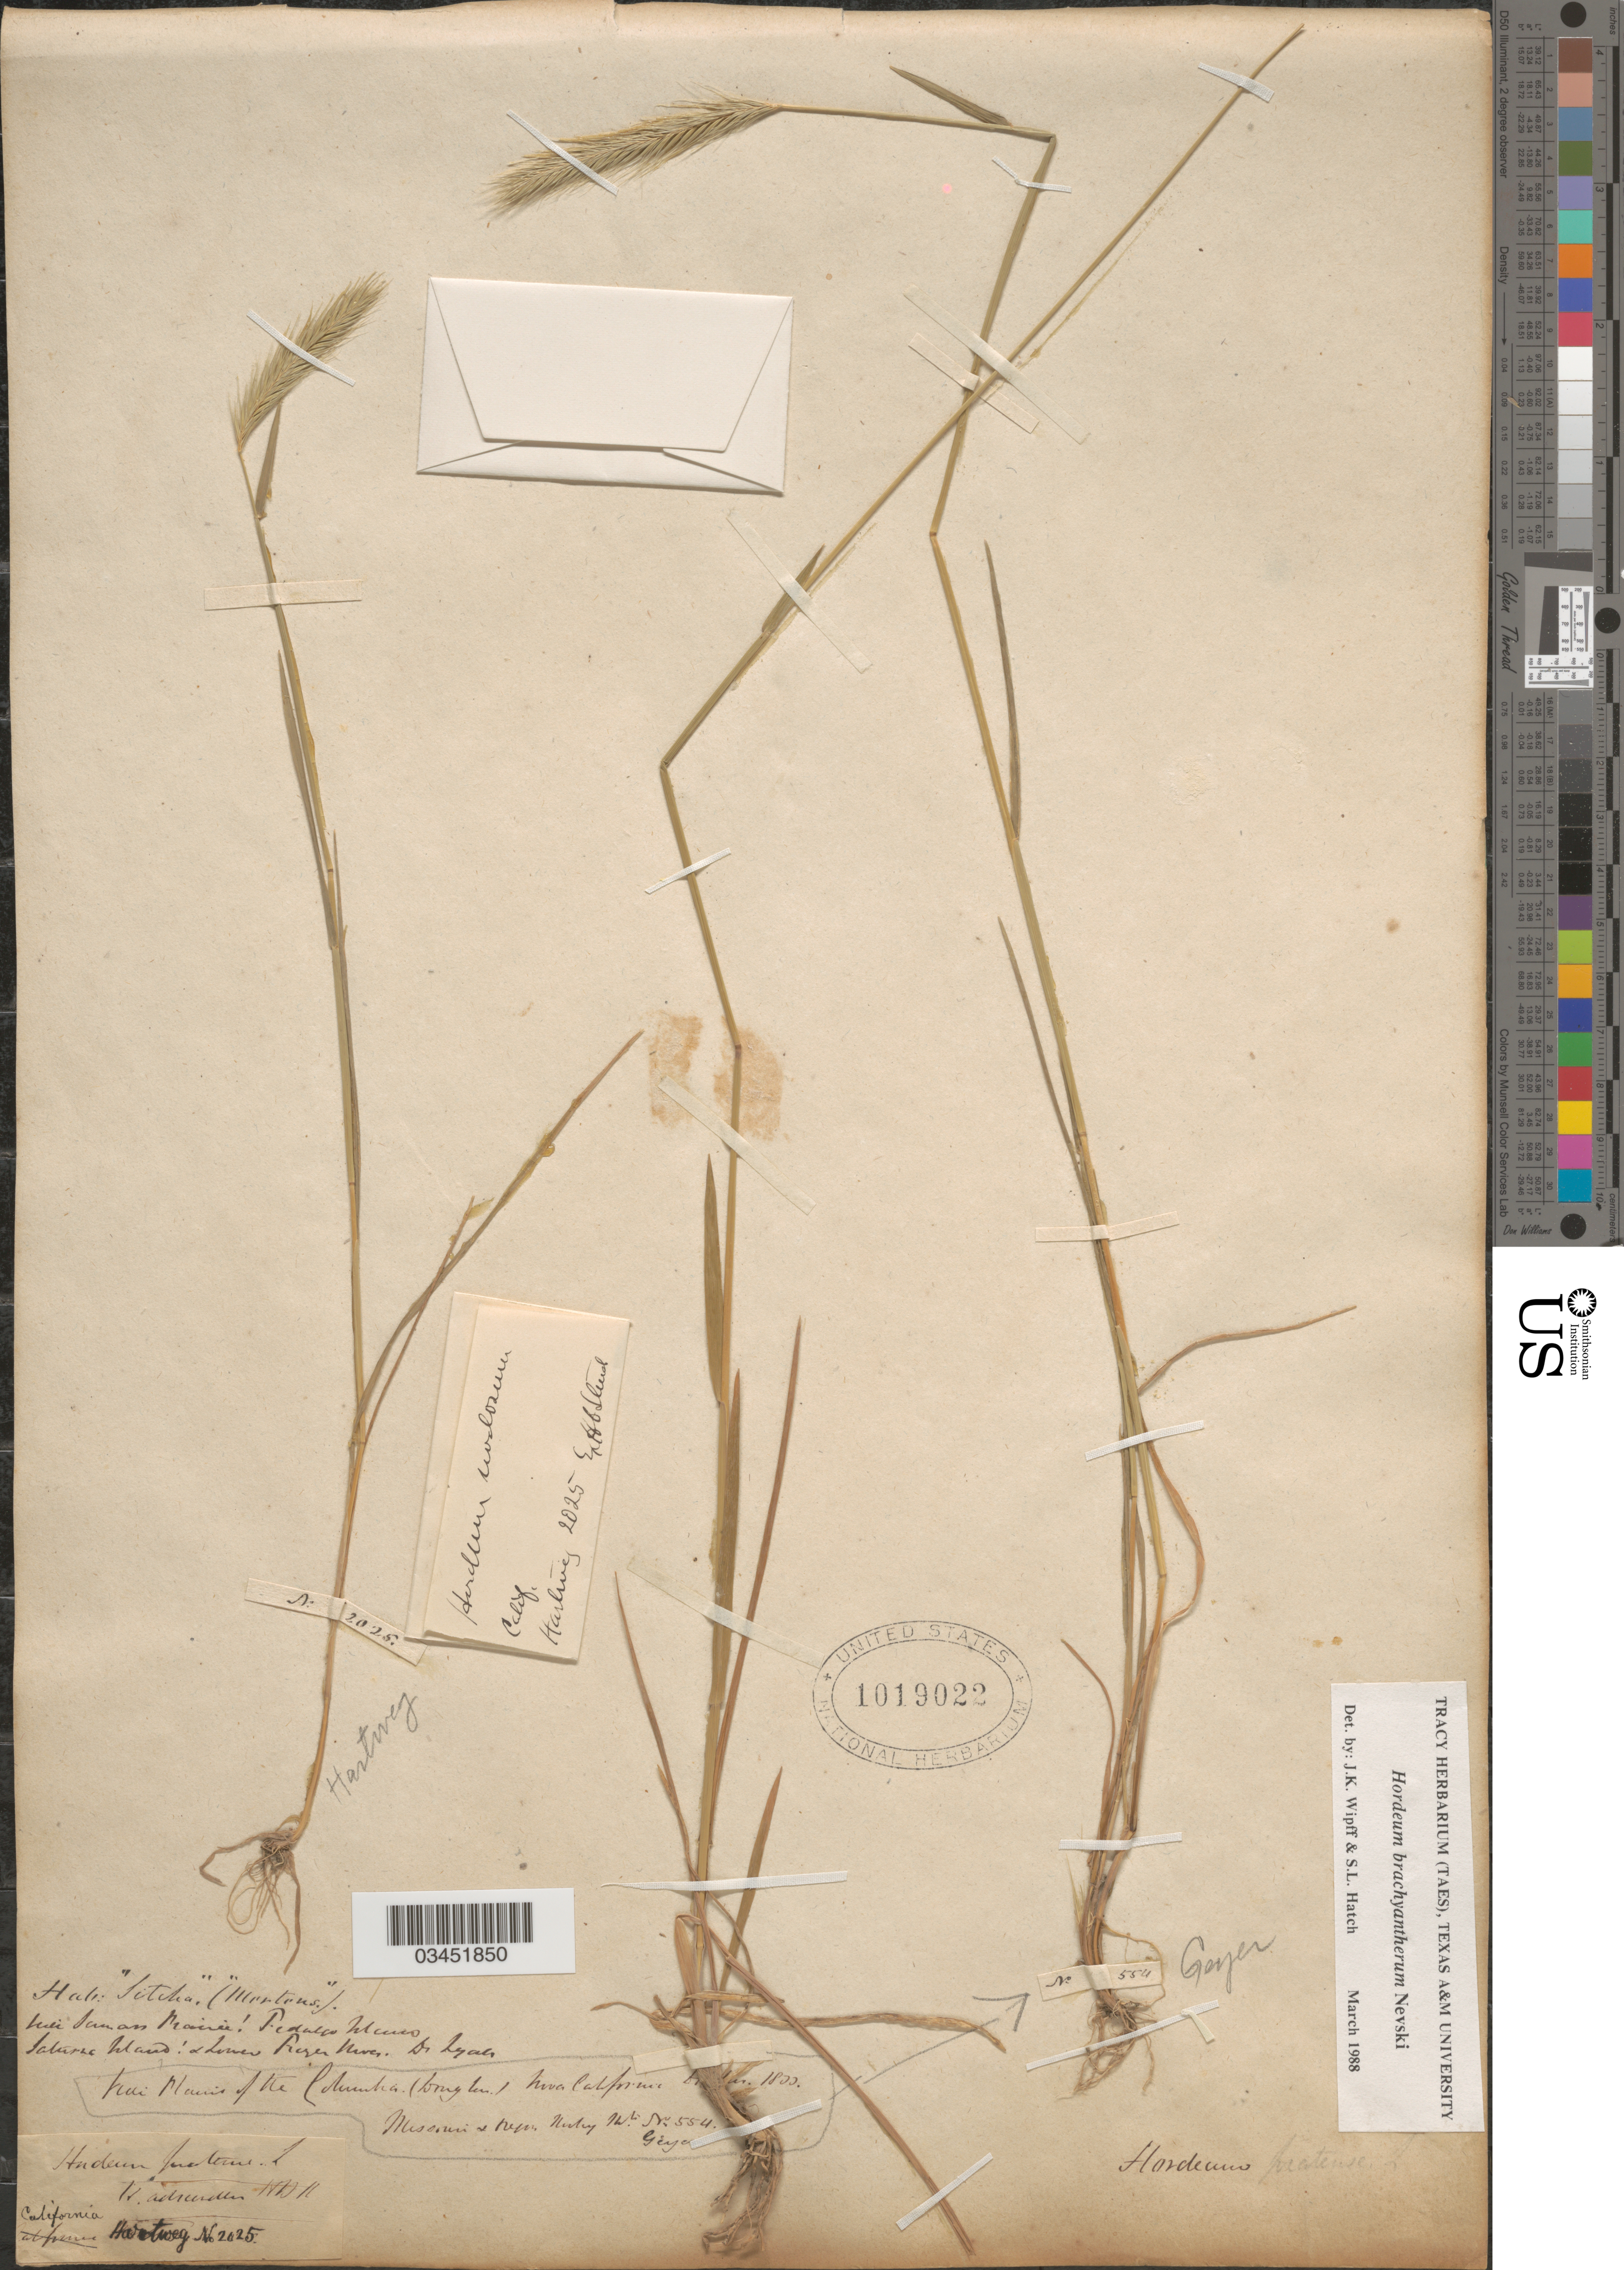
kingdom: Plantae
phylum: Tracheophyta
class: Liliopsida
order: Poales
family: Poaceae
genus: Hordeum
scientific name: Hordeum brachyantherum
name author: Nevski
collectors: Hartweg, --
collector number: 2025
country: United States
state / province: California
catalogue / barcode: US 1019022